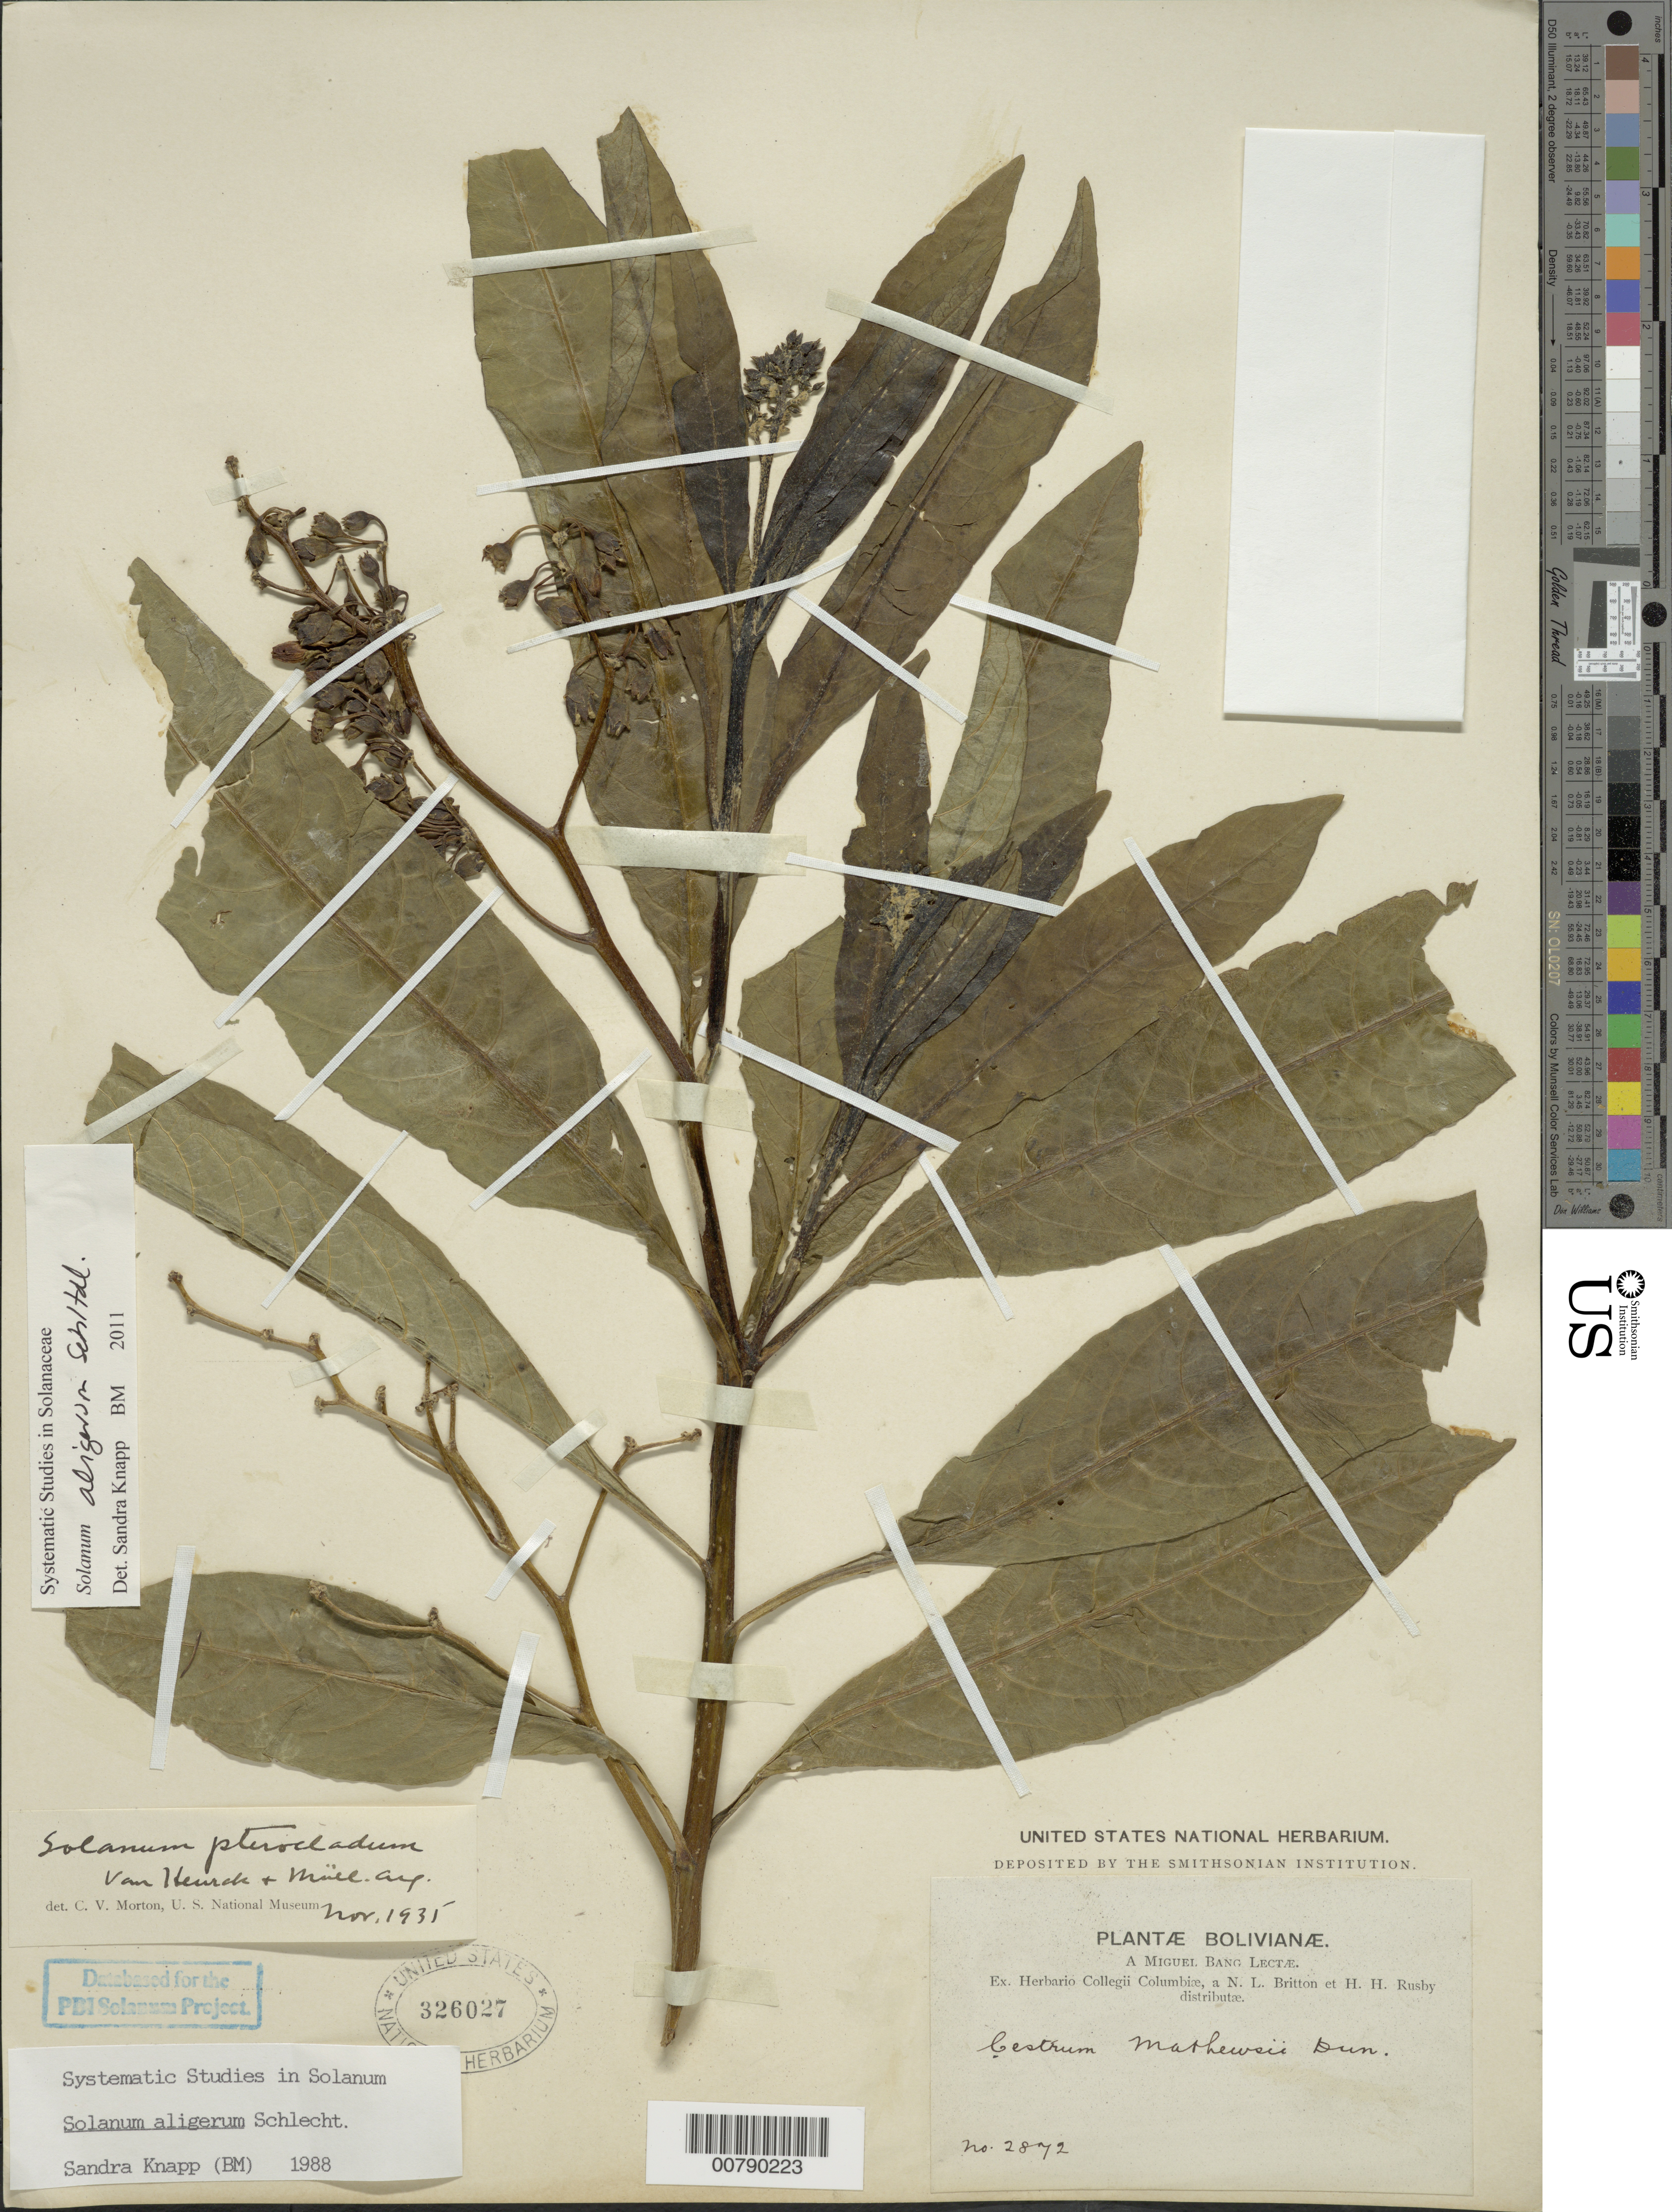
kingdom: Plantae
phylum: Tracheophyta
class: Magnoliopsida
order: Solanales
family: Solanaceae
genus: Solanum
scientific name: Solanum aligerum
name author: Schltdl.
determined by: Knapp, S. D.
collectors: M. Bang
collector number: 2872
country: Bolivia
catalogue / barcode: US 326027